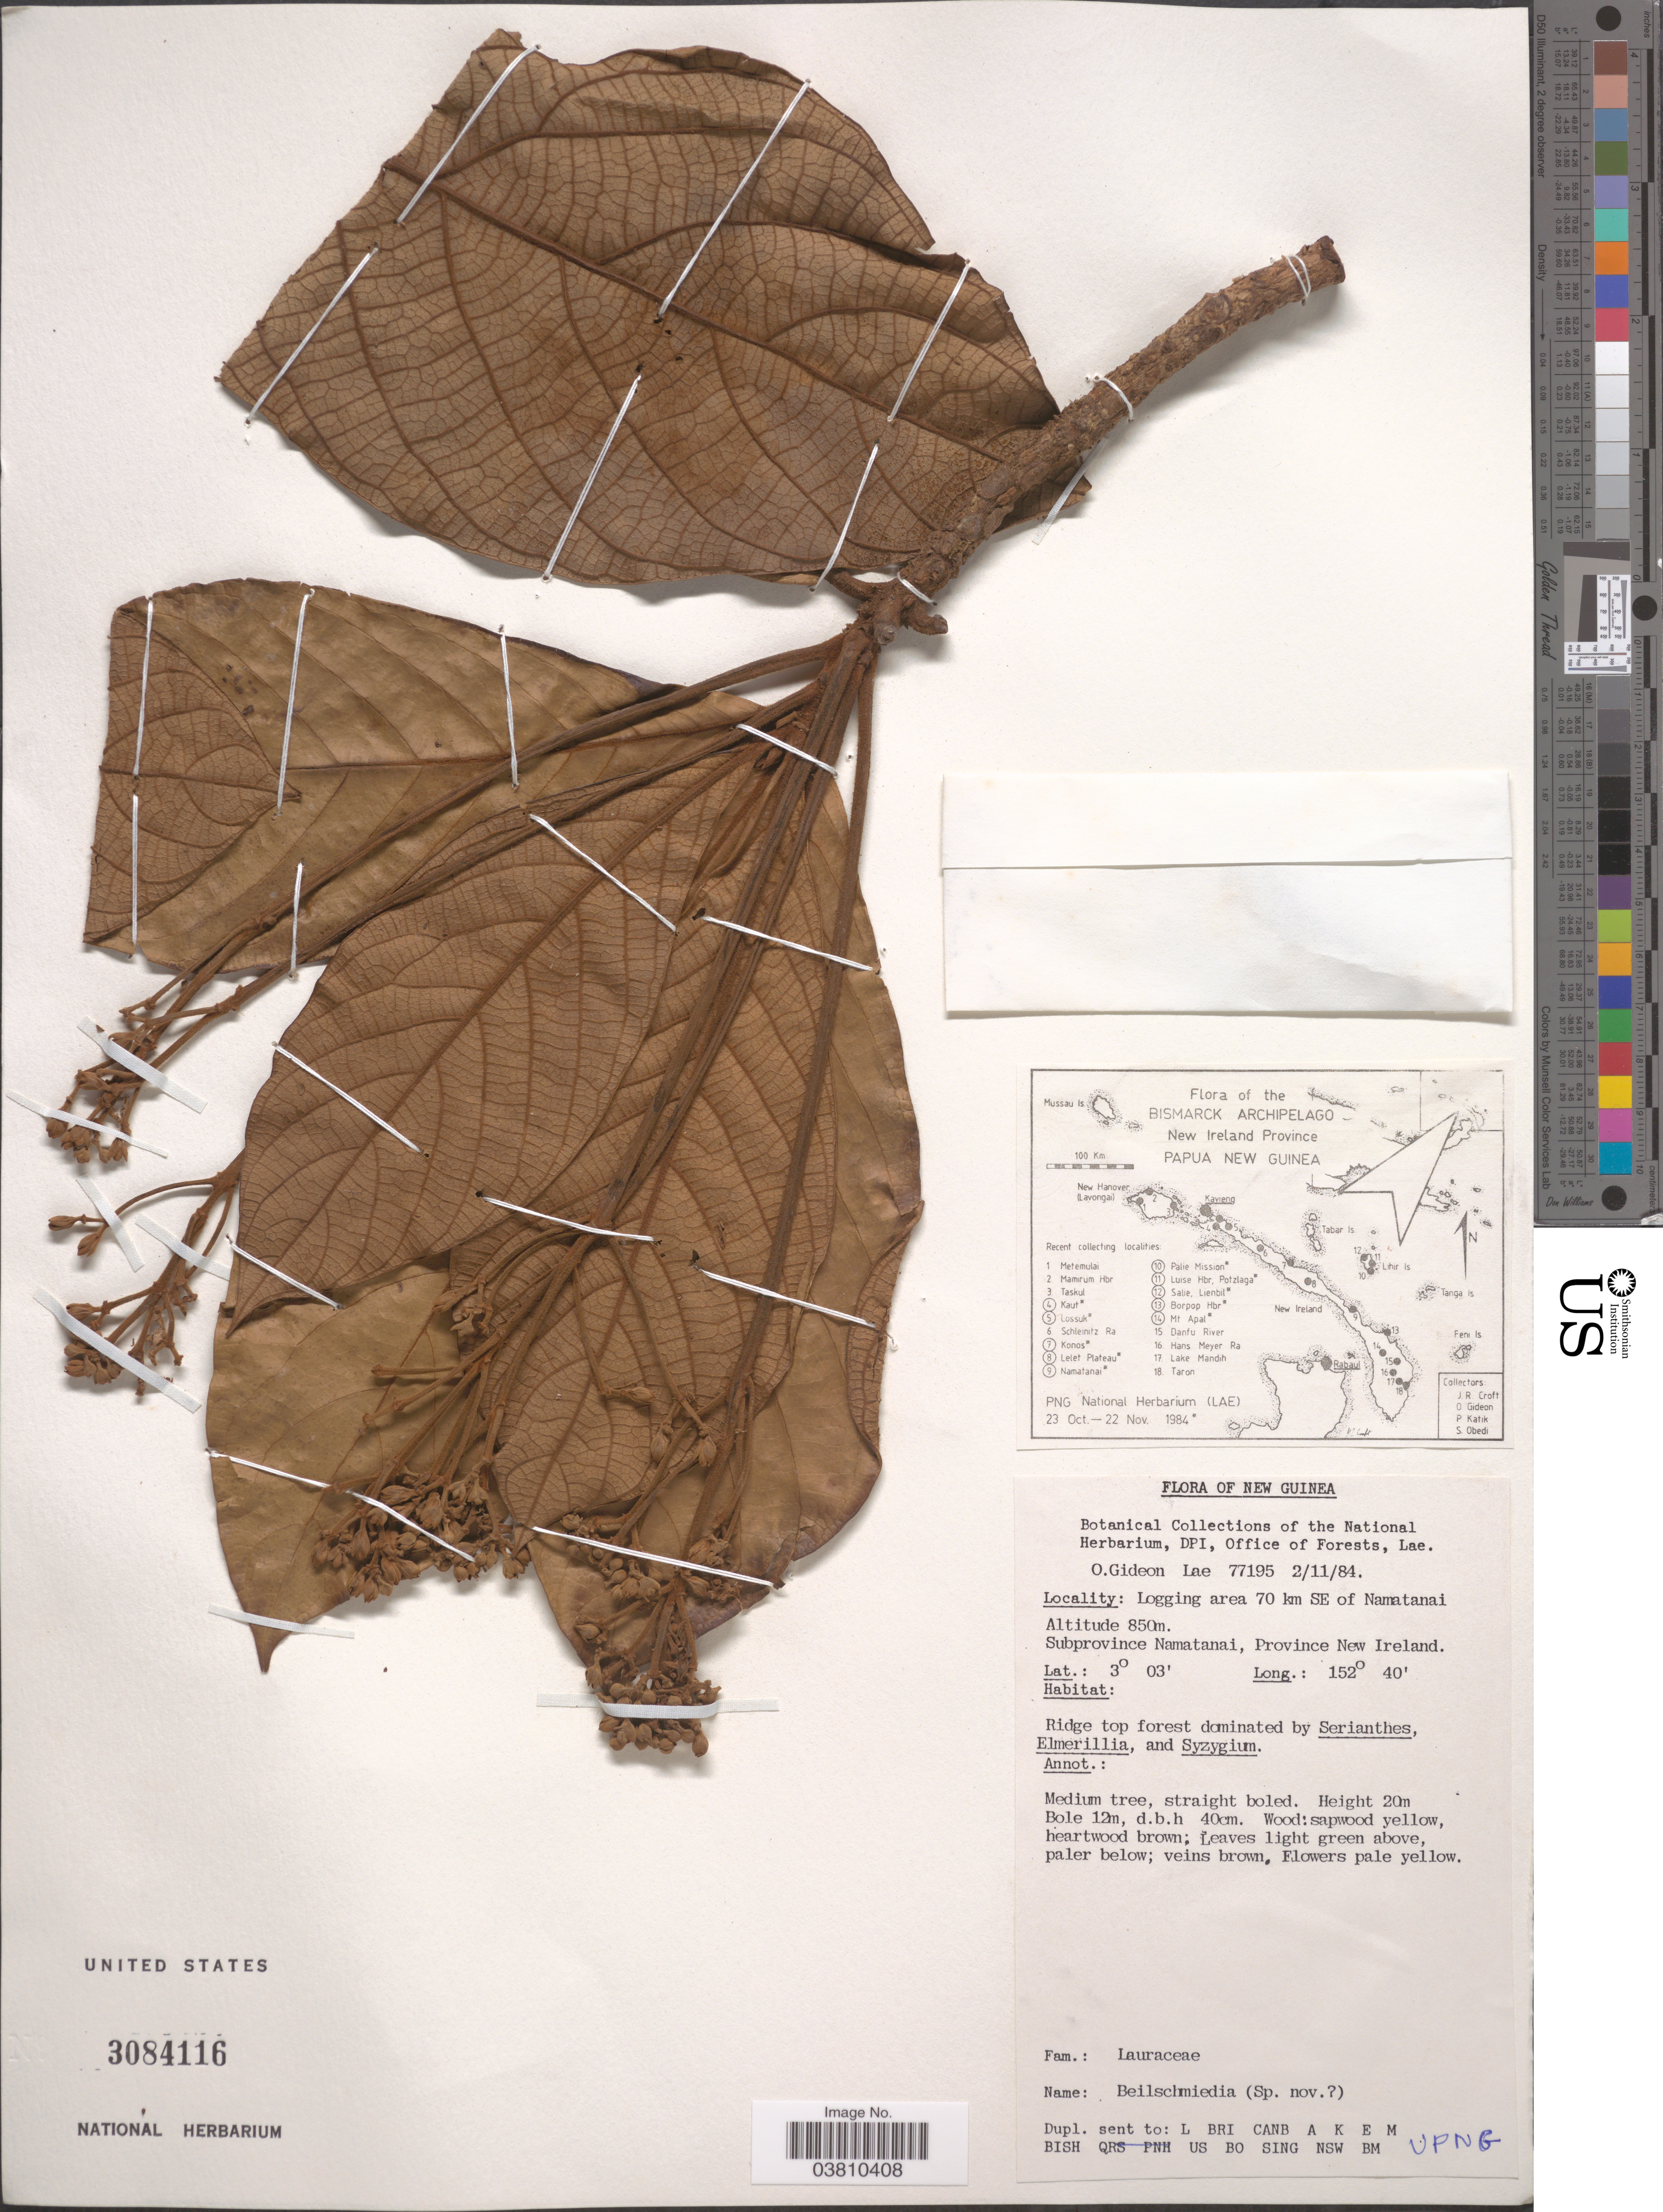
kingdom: Plantae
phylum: Tracheophyta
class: Magnoliopsida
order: Laurales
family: Lauraceae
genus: Beilschmiedia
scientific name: Beilschmiedia sp.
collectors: O. Gideon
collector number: Lae77195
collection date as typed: Transcribed d/m/y: 2/11/84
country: Papua New Guinea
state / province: New Ireland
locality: Logging area 70 km SE of Namatanai Subprovince Namatanai.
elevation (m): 850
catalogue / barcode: US 3084116